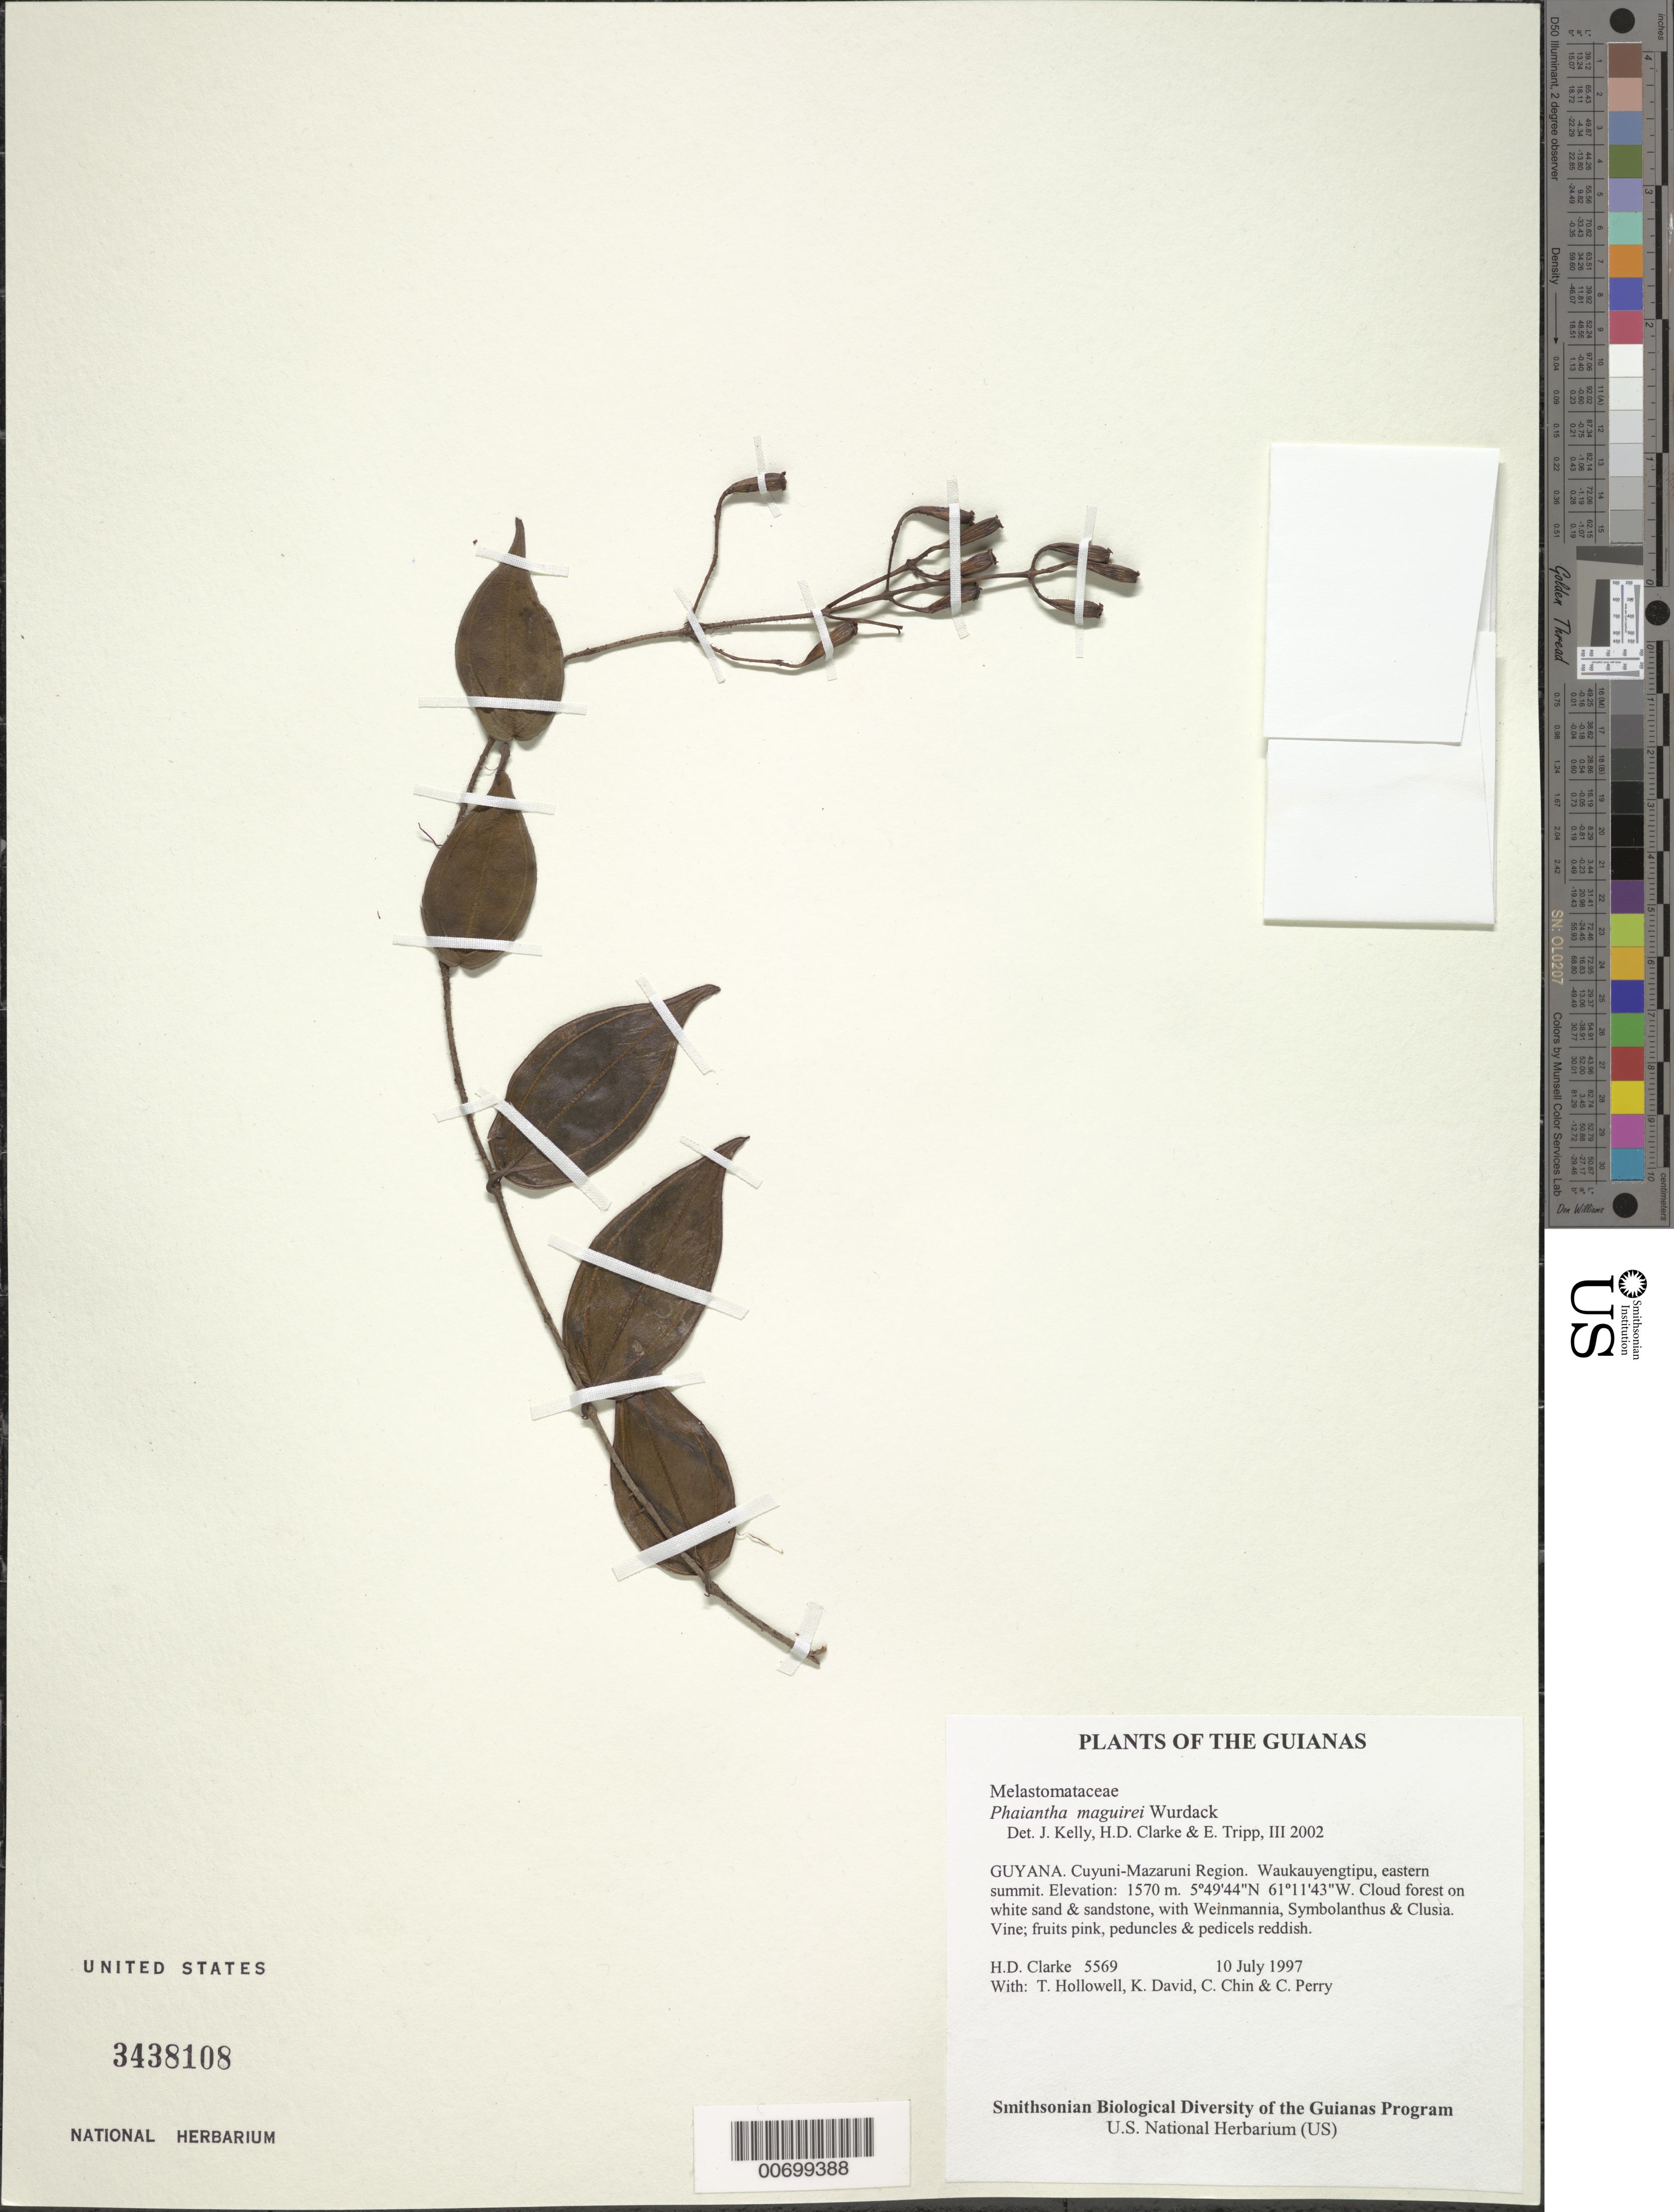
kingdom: Plantae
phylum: Tracheophyta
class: Magnoliopsida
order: Myrtales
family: Melastomataceae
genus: Phainantha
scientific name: Phainantha maguirei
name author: Wurdack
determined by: Kelly, J.; Clarke, H. D.; Tripp, E. A.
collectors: H. D. Clarke, T. Hollowell, K. David, C. Chin & C. Perry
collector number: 5569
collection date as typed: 10 July 1997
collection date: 1997-07-10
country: Guyana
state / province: Cuyuni-Mazaruni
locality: Waukauyengtipu, eastern summit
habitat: Cloud forest on white sand & sandstone, with Weinmannia, Symbolanthus & Clusia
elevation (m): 1570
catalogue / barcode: US 3438108